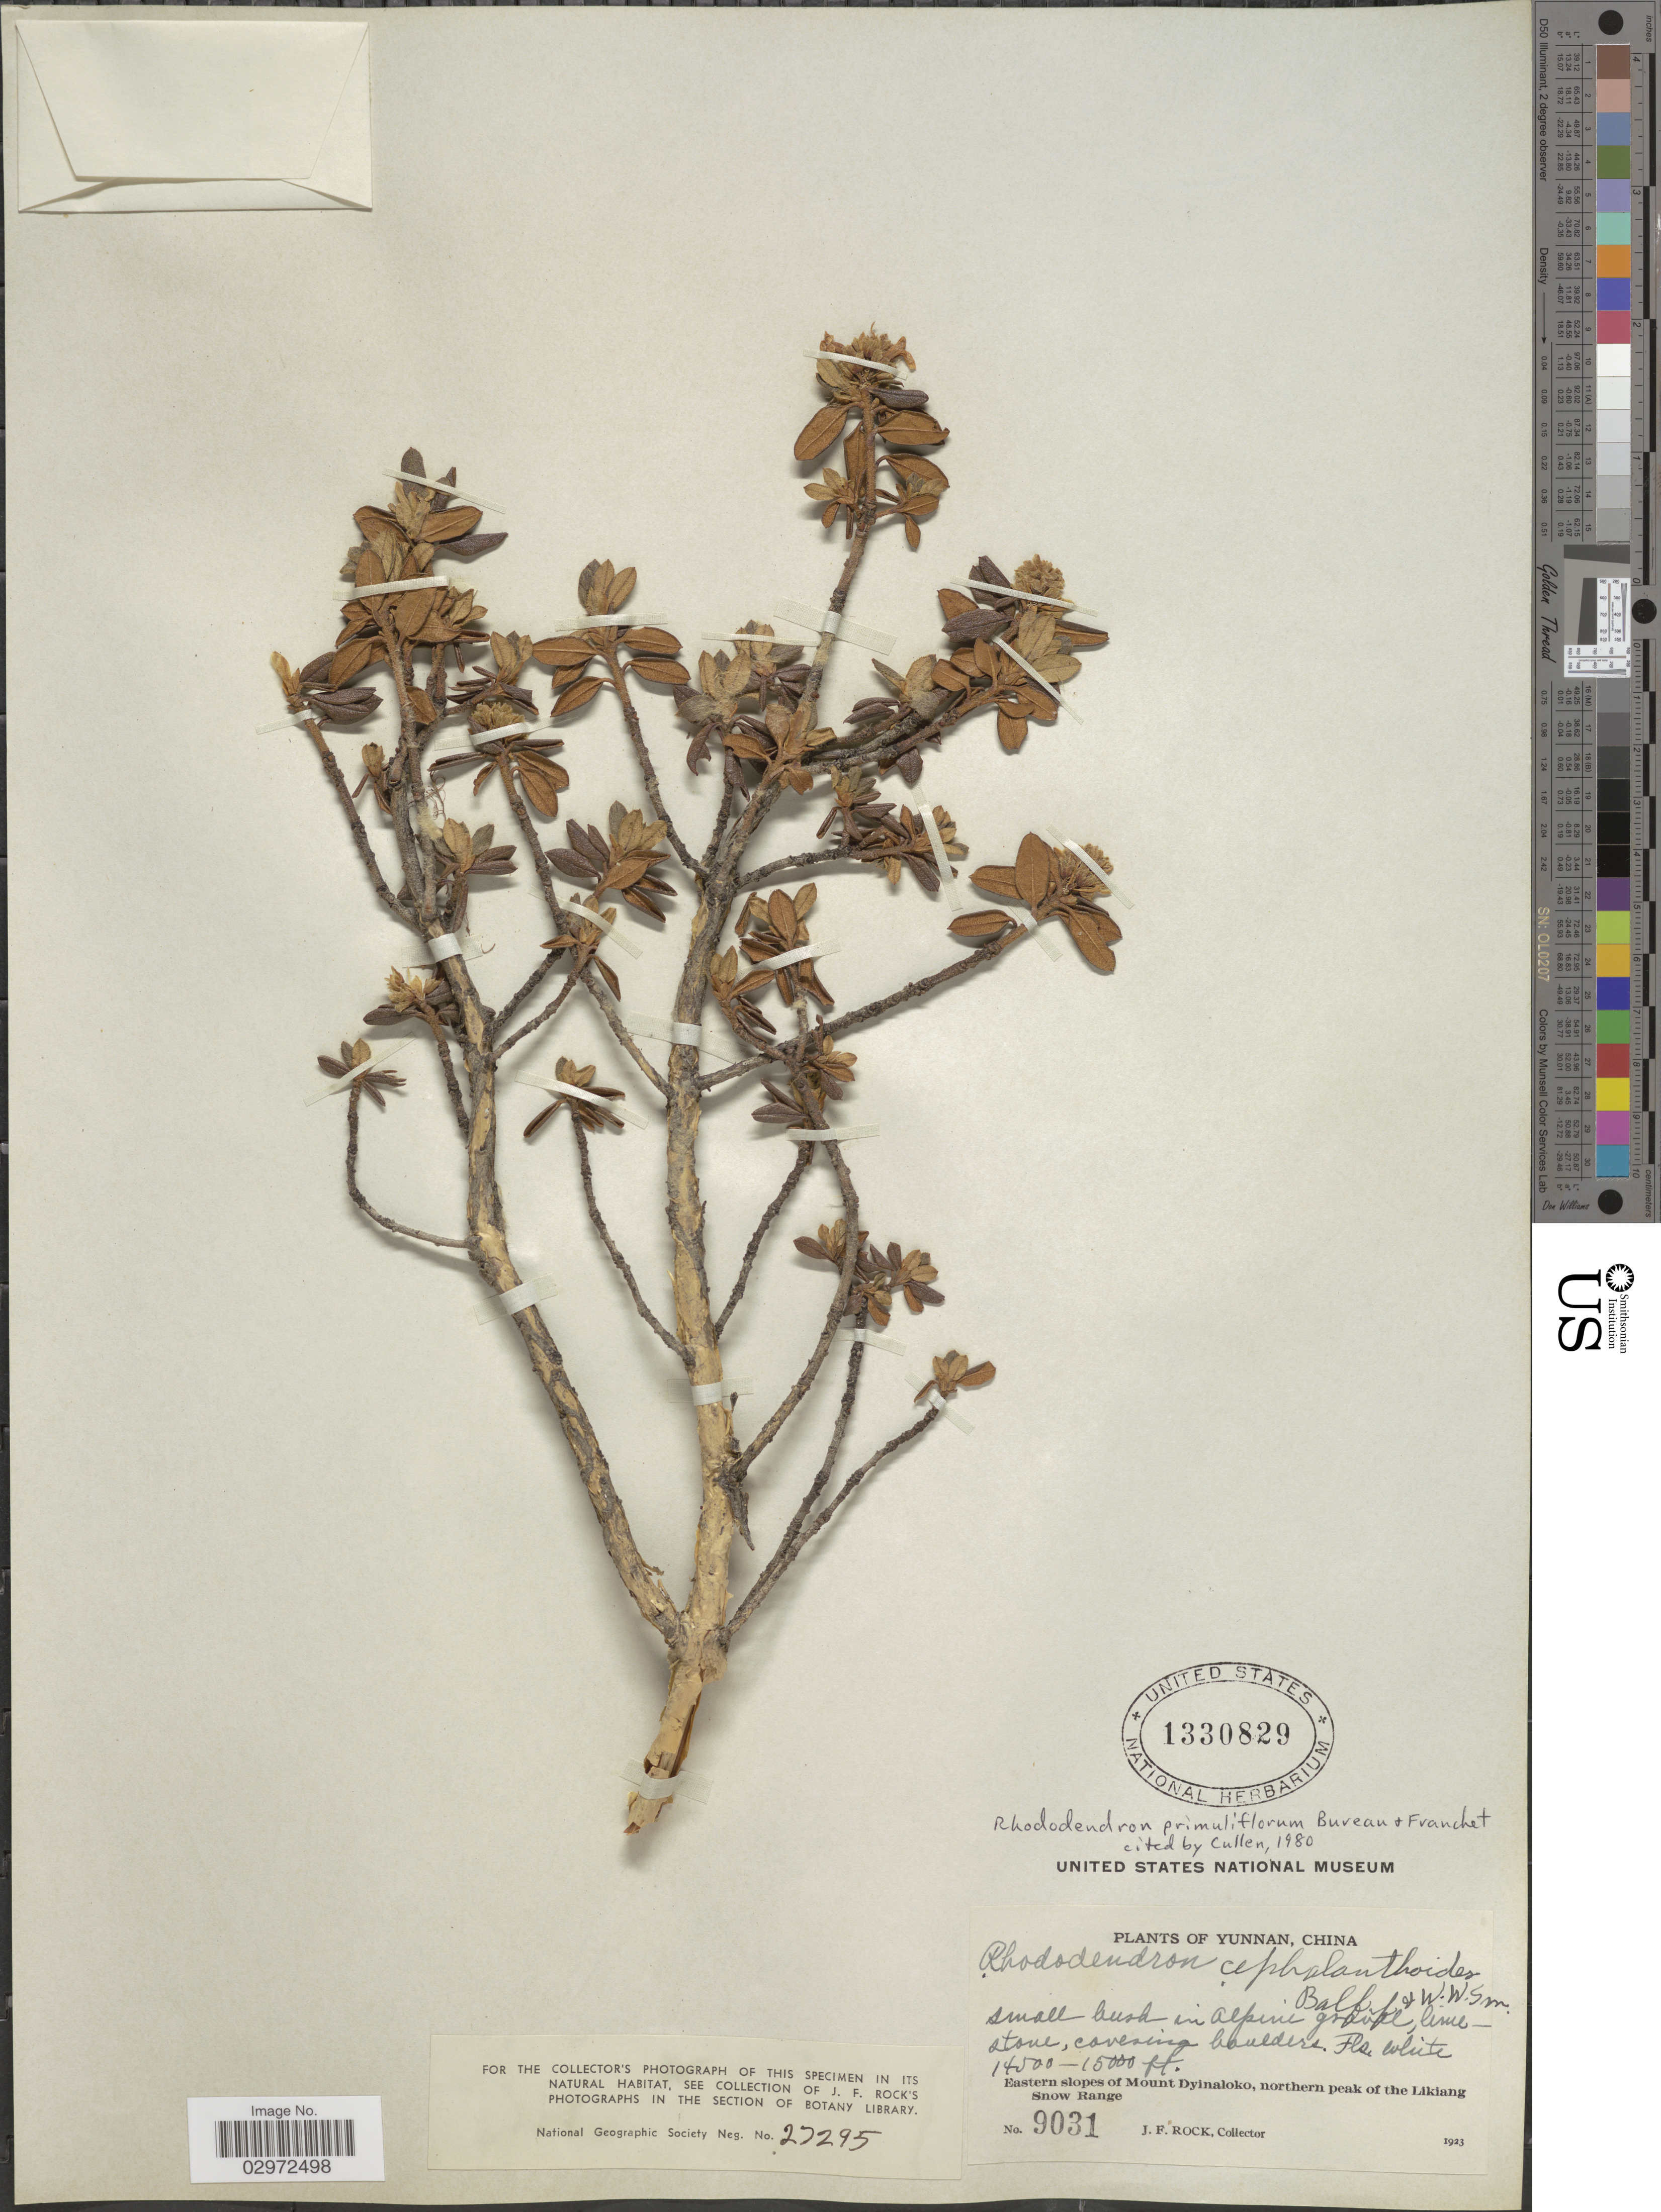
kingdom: Plantae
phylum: Tracheophyta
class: Magnoliopsida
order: Ericales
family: Ericaceae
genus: Rhododendron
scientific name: Rhododendron primuliflorum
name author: É. Bureau & Franch.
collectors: J. Rock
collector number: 9031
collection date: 1923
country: China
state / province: Yunnan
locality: Eastern slopes of Mount Dyinaloko, northern peak of the Likiang Snow Range.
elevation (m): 4420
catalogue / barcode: US 1330829